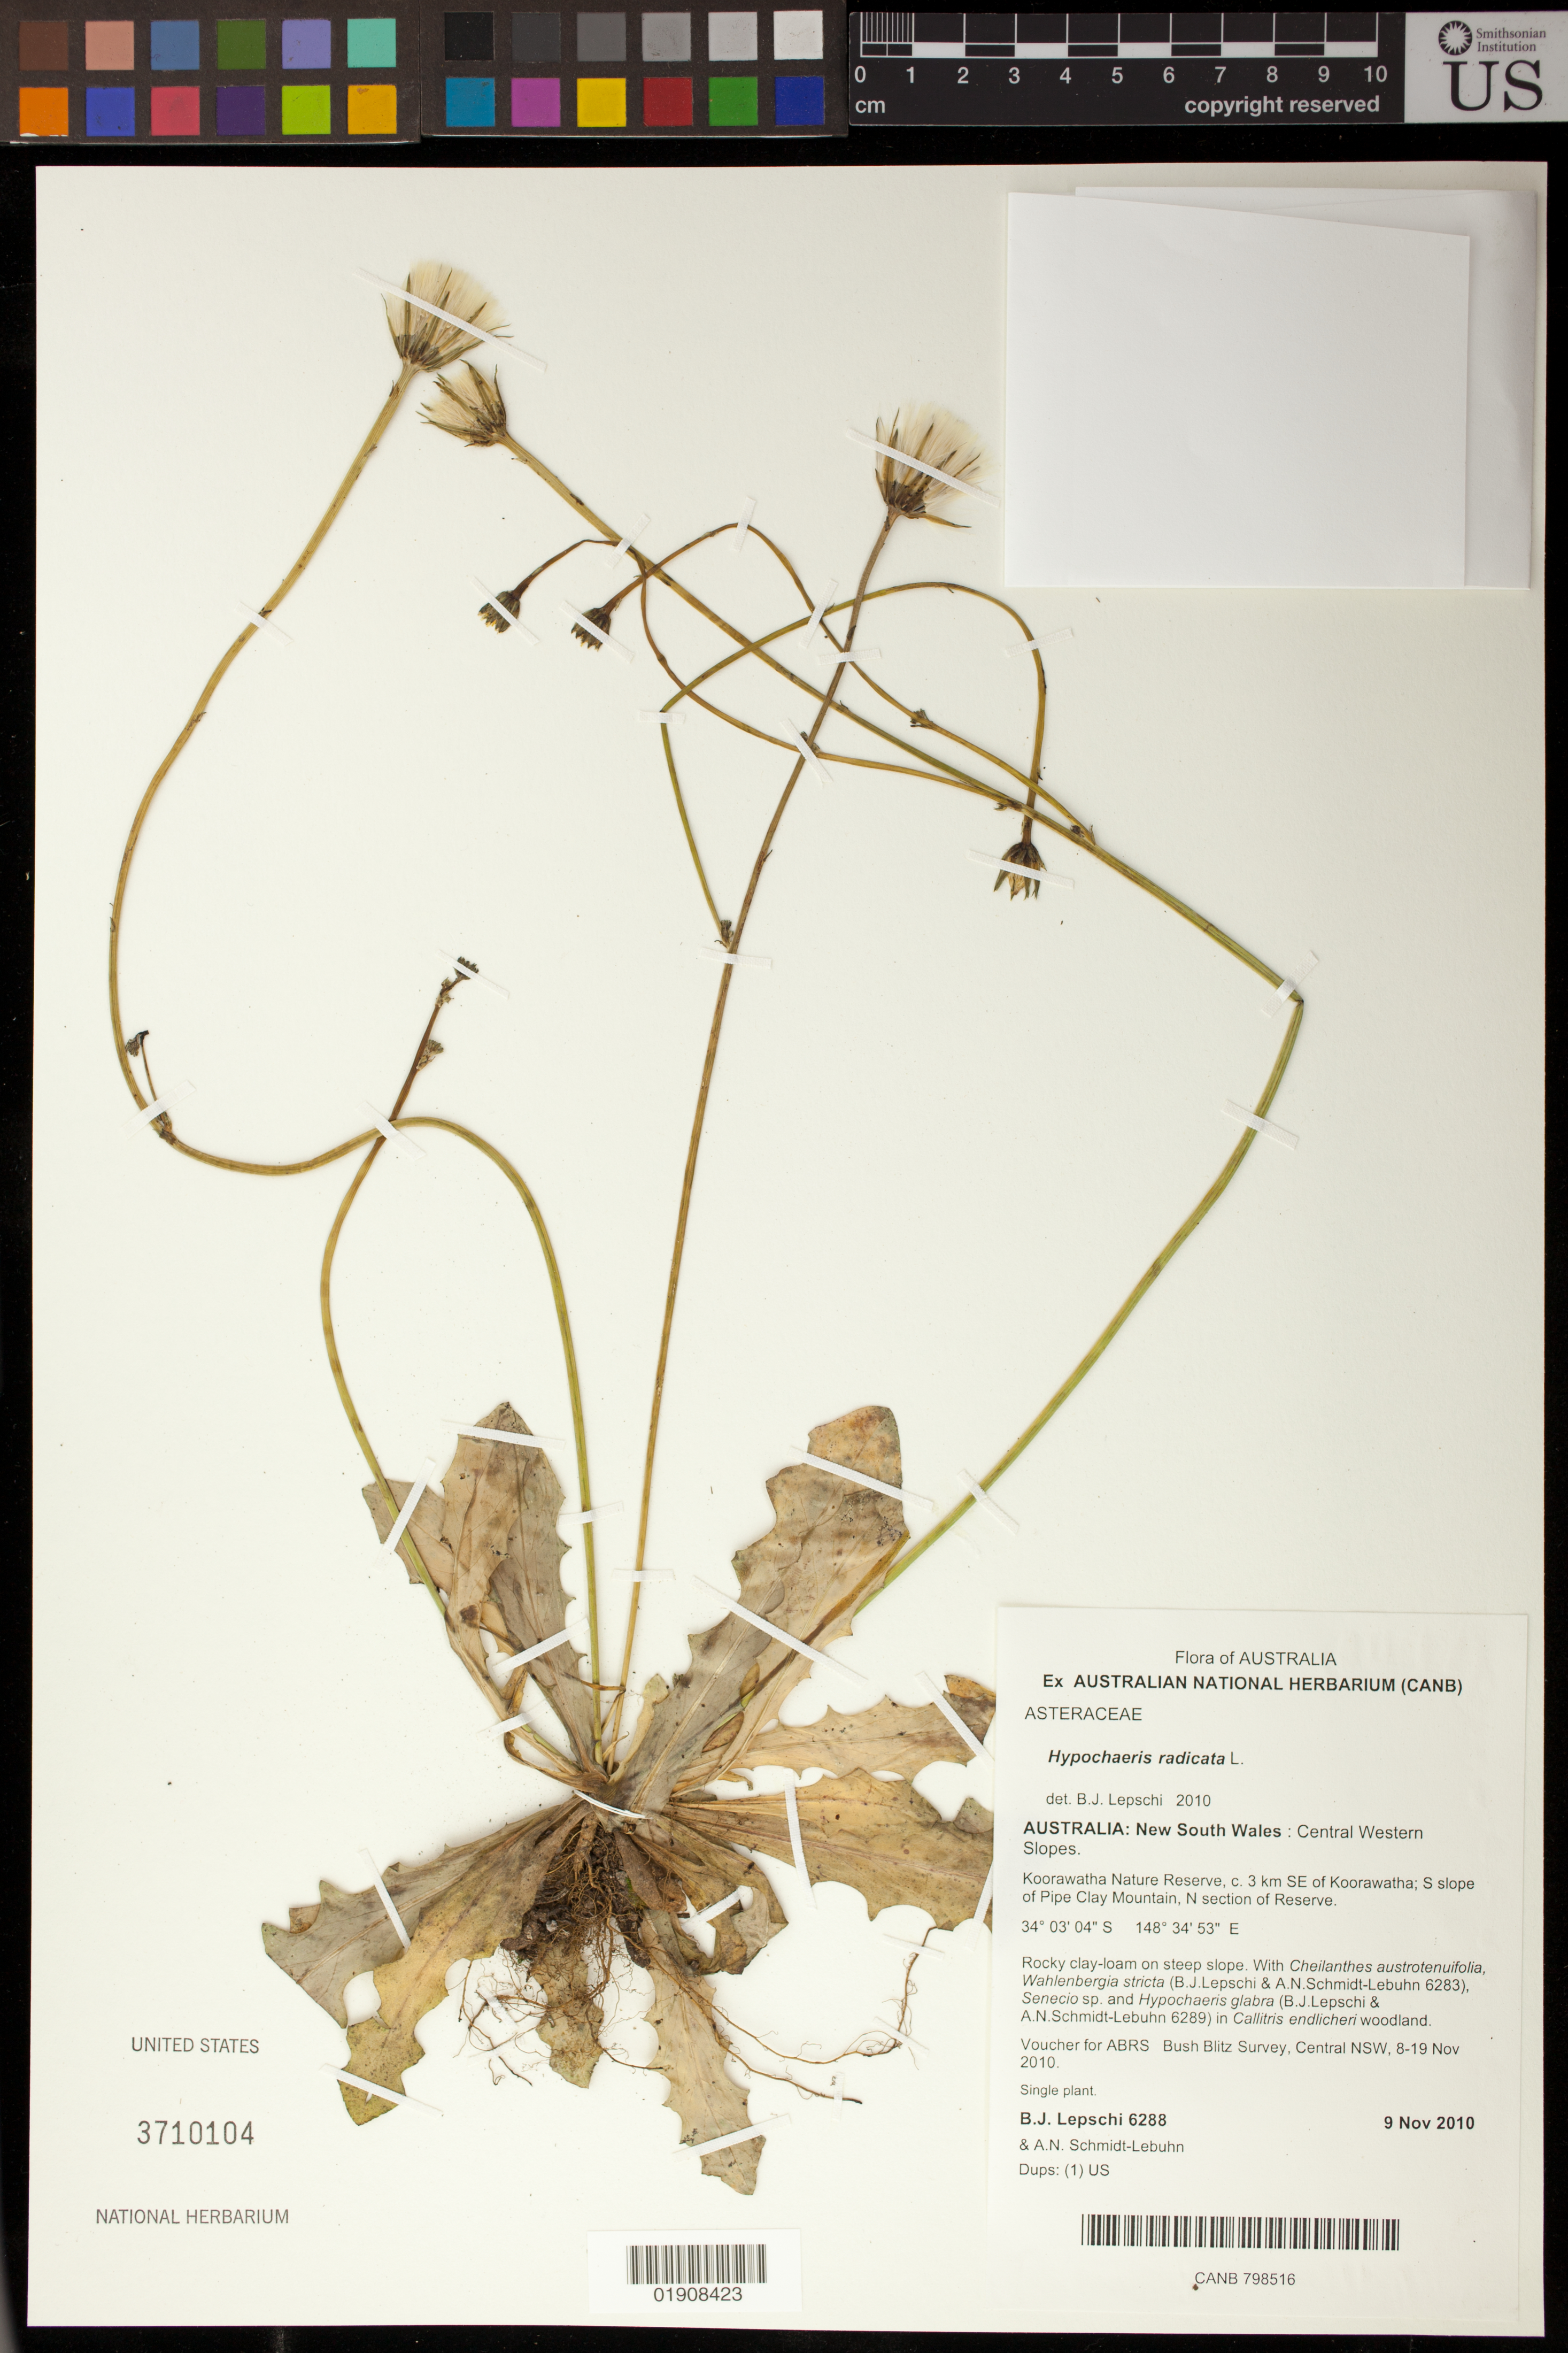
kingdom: Plantae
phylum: Tracheophyta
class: Magnoliopsida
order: Asterales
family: Asteraceae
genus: Hypochaeris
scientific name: Hypochaeris glabra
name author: L.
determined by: Mailhos, Ary, (MVFA), Universidad de la Republica (URUGUAY)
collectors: B. Lepschi & A. Schmidt-Lebuhn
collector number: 6288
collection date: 2010-11-09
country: Australia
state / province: New South Wales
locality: Central Western Slopes, Koorawatha Nature Reserve, c. 3 km SE of Koorawatha; S slope of Pipe Clay Mountain, N section of Reserve.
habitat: Rocky clay-loam on steep slope.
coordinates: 34 03 04 S, 148 34 53 E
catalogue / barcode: US 3710104